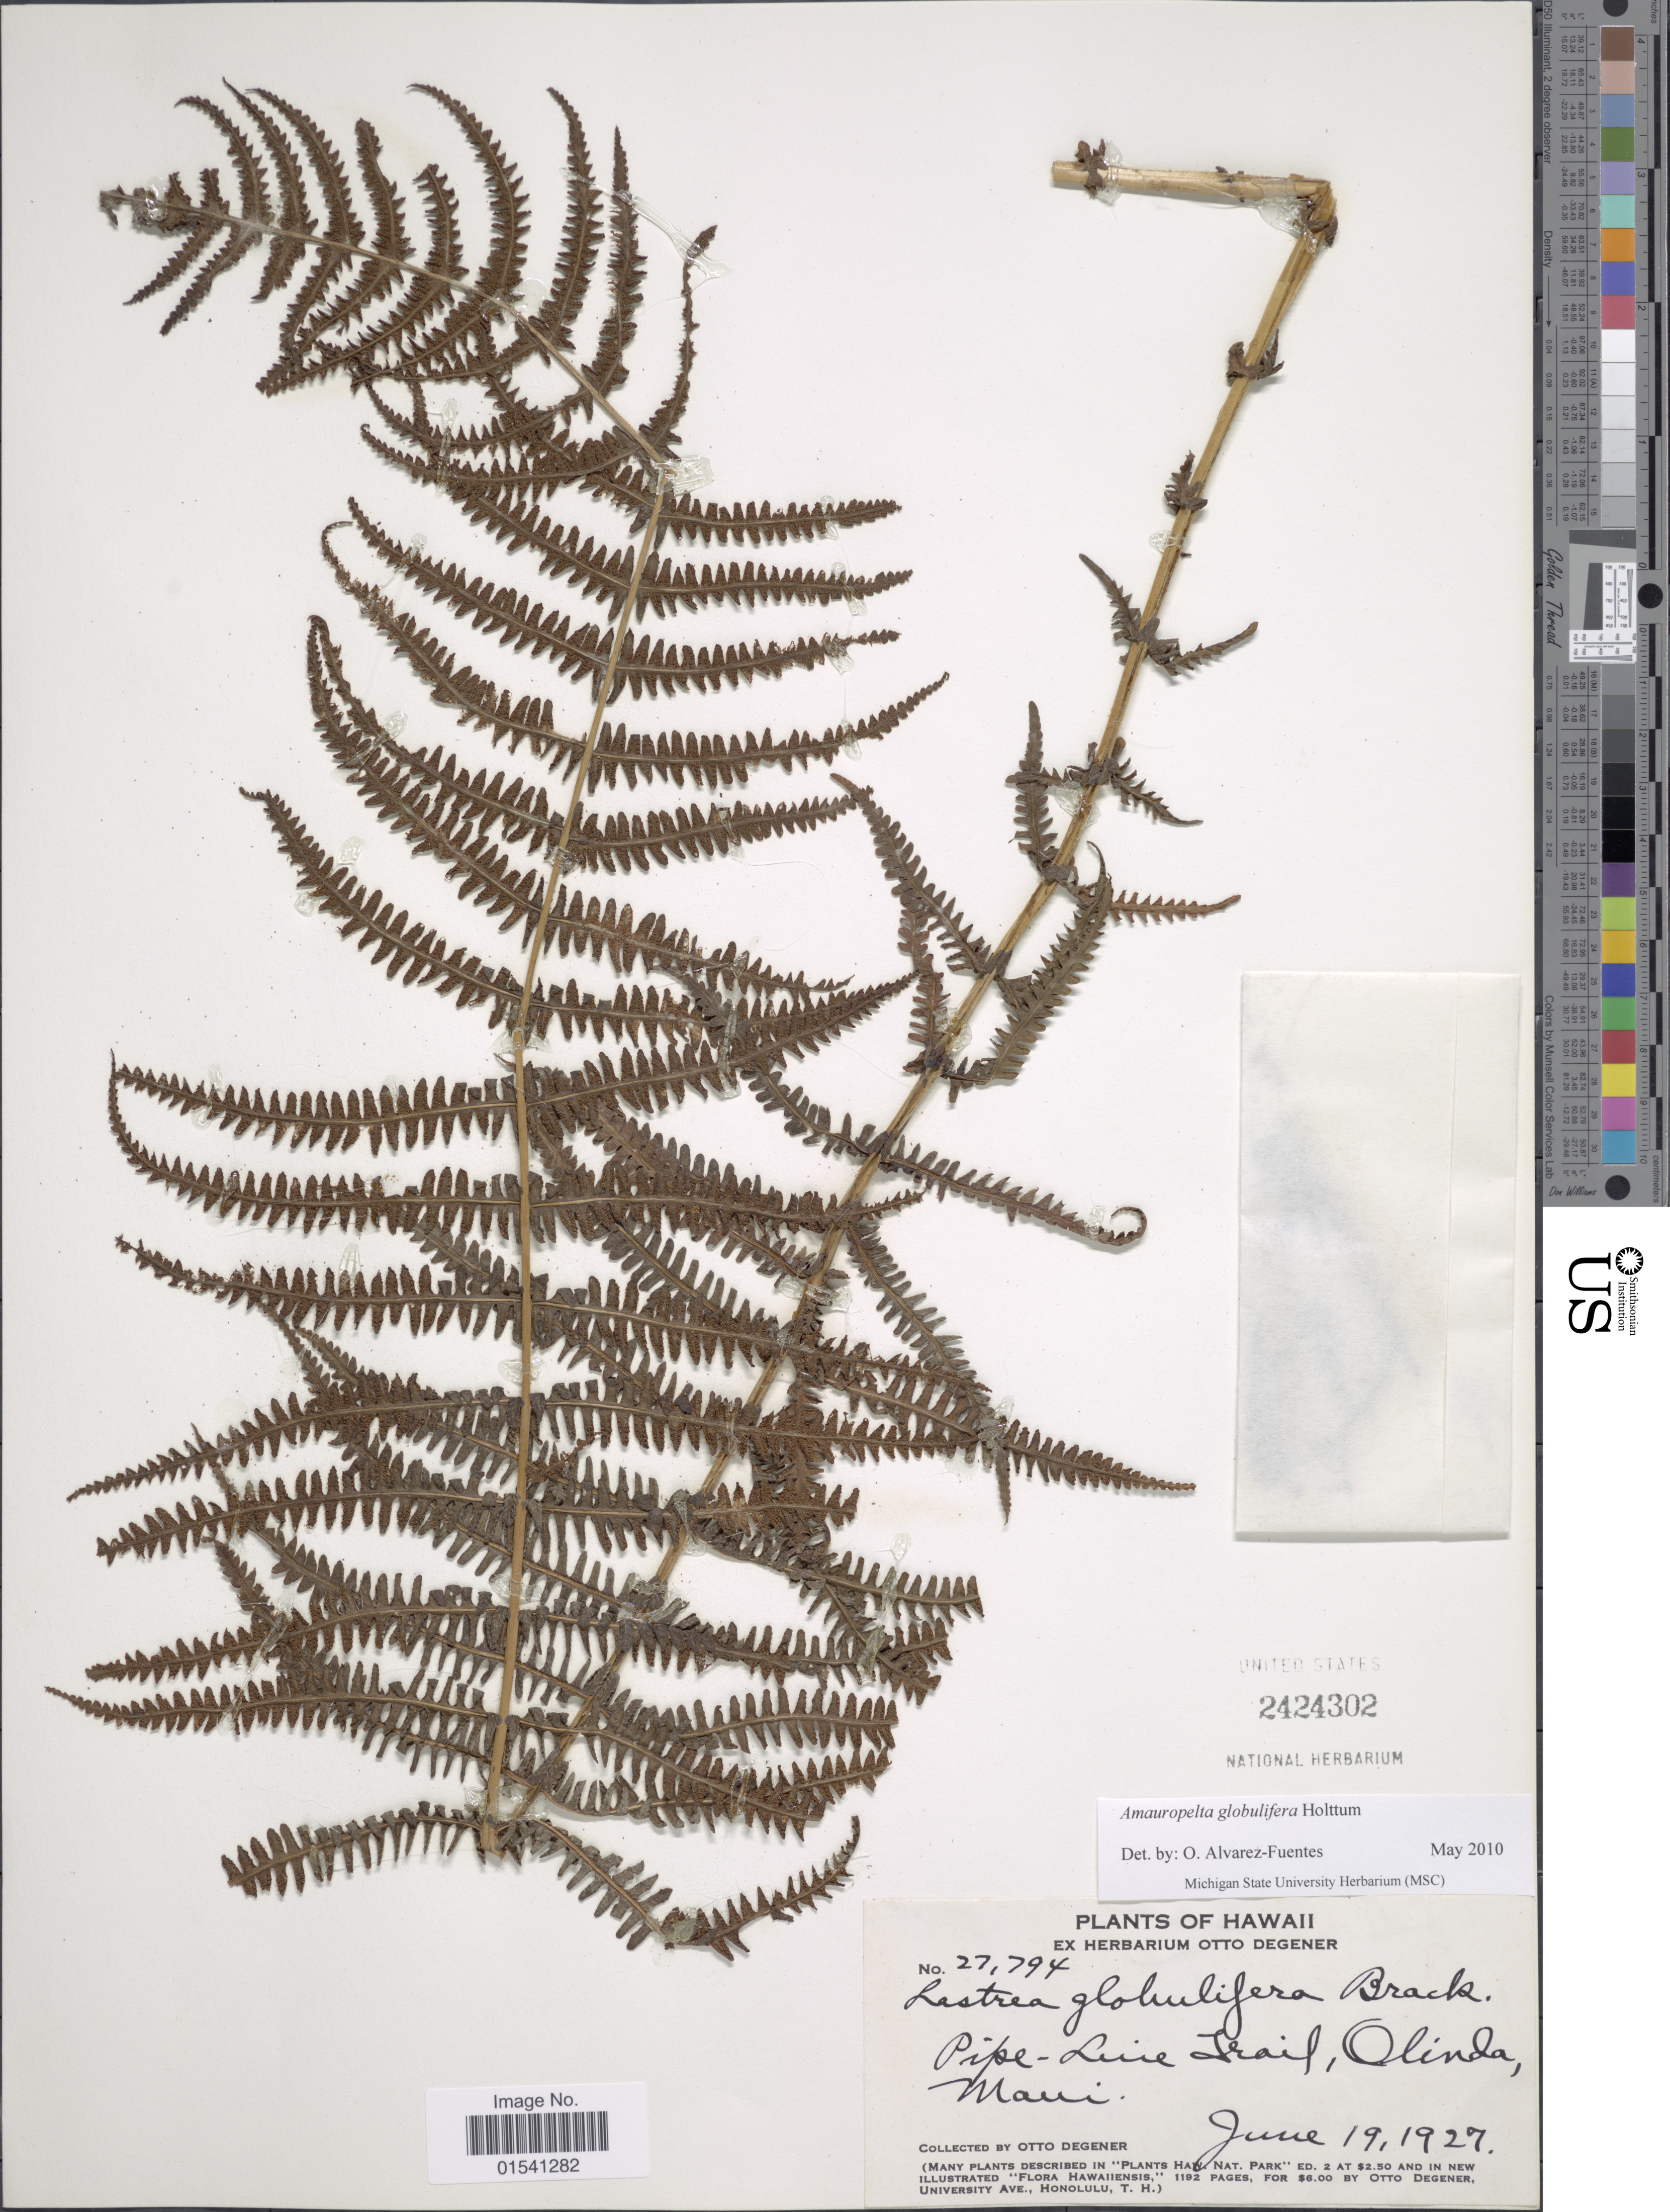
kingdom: Plantae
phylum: Tracheophyta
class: Polypodiopsida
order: Polypodiales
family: Thelypteridaceae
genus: Amauropelta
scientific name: Amauropelta globulifera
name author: (Brack.) Holttum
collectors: O. Degener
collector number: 27794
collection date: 1927-06-19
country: United States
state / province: Hawaii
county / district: Maui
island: Maui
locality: Pipe-Line Trail, Olinda, Maui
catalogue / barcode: US 2424302